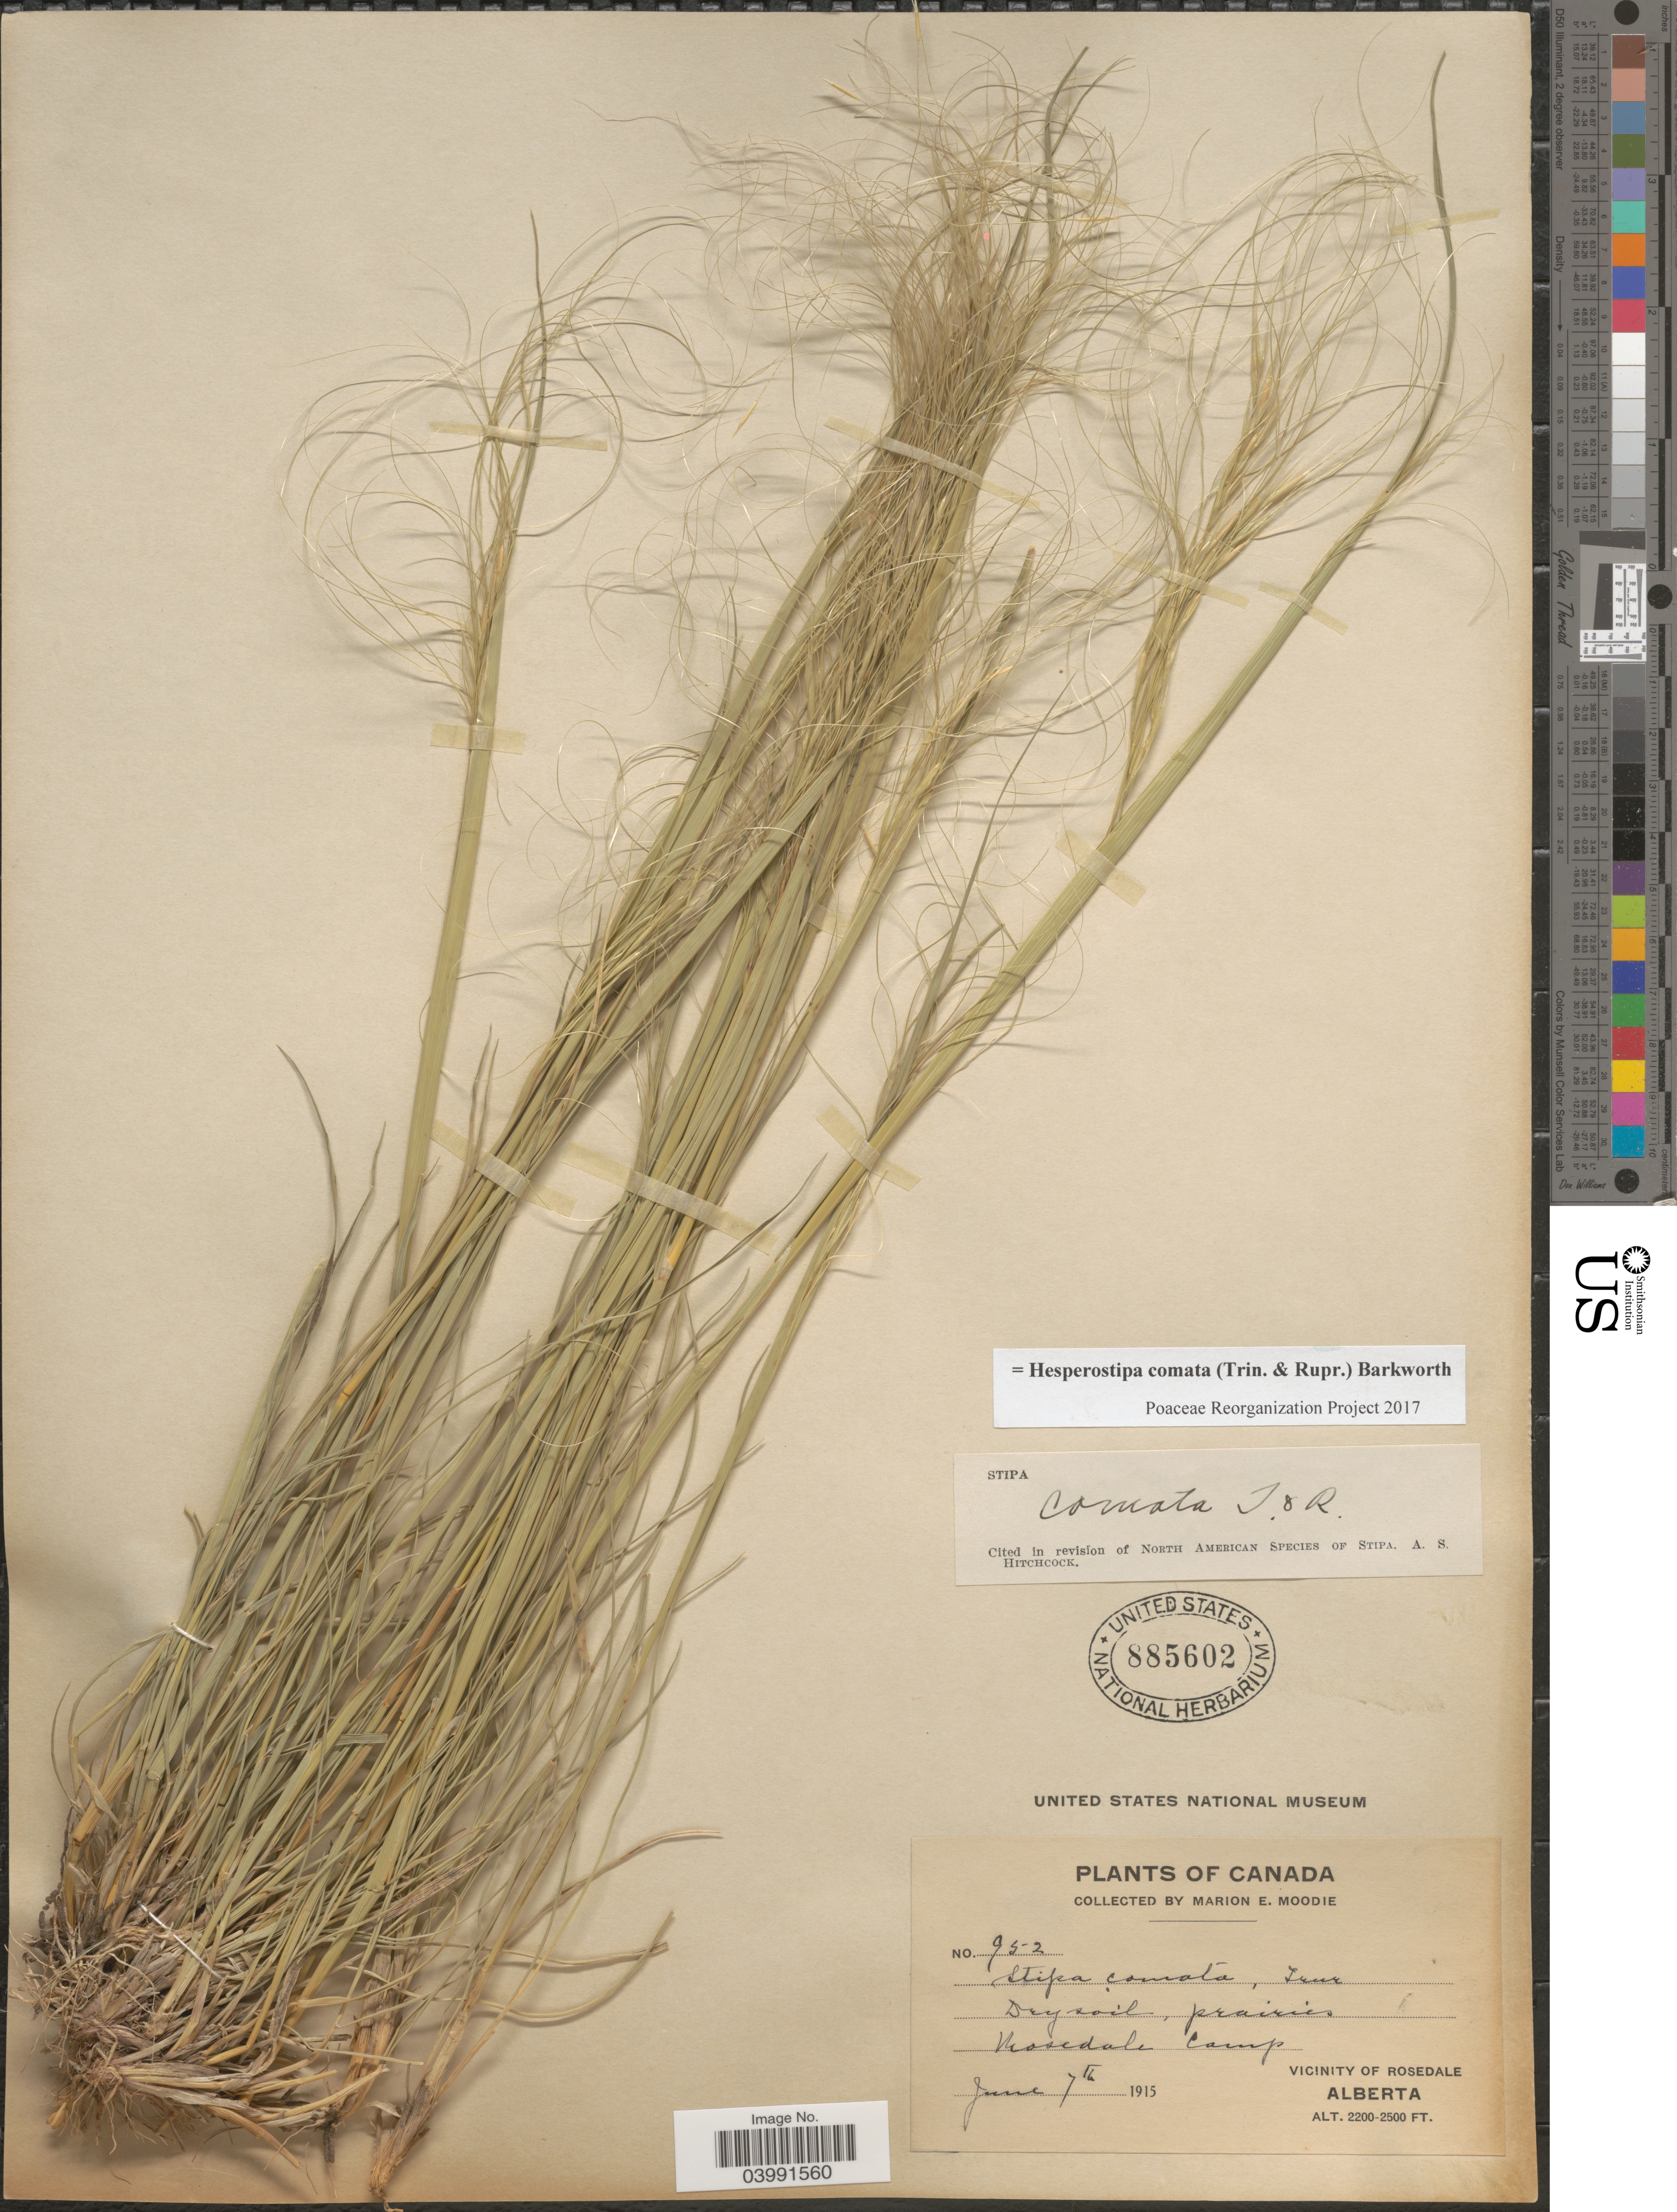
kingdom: Plantae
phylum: Tracheophyta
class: Liliopsida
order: Poales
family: Poaceae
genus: Hesperostipa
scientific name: Hesperostipa comata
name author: (Trin. & Rupr.) Barkworth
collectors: M. E. Moodie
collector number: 952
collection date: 1915-06-07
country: Canada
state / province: Alberta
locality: Rosedale Camp. Vicinity of Rosedale.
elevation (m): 671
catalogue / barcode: US 885602